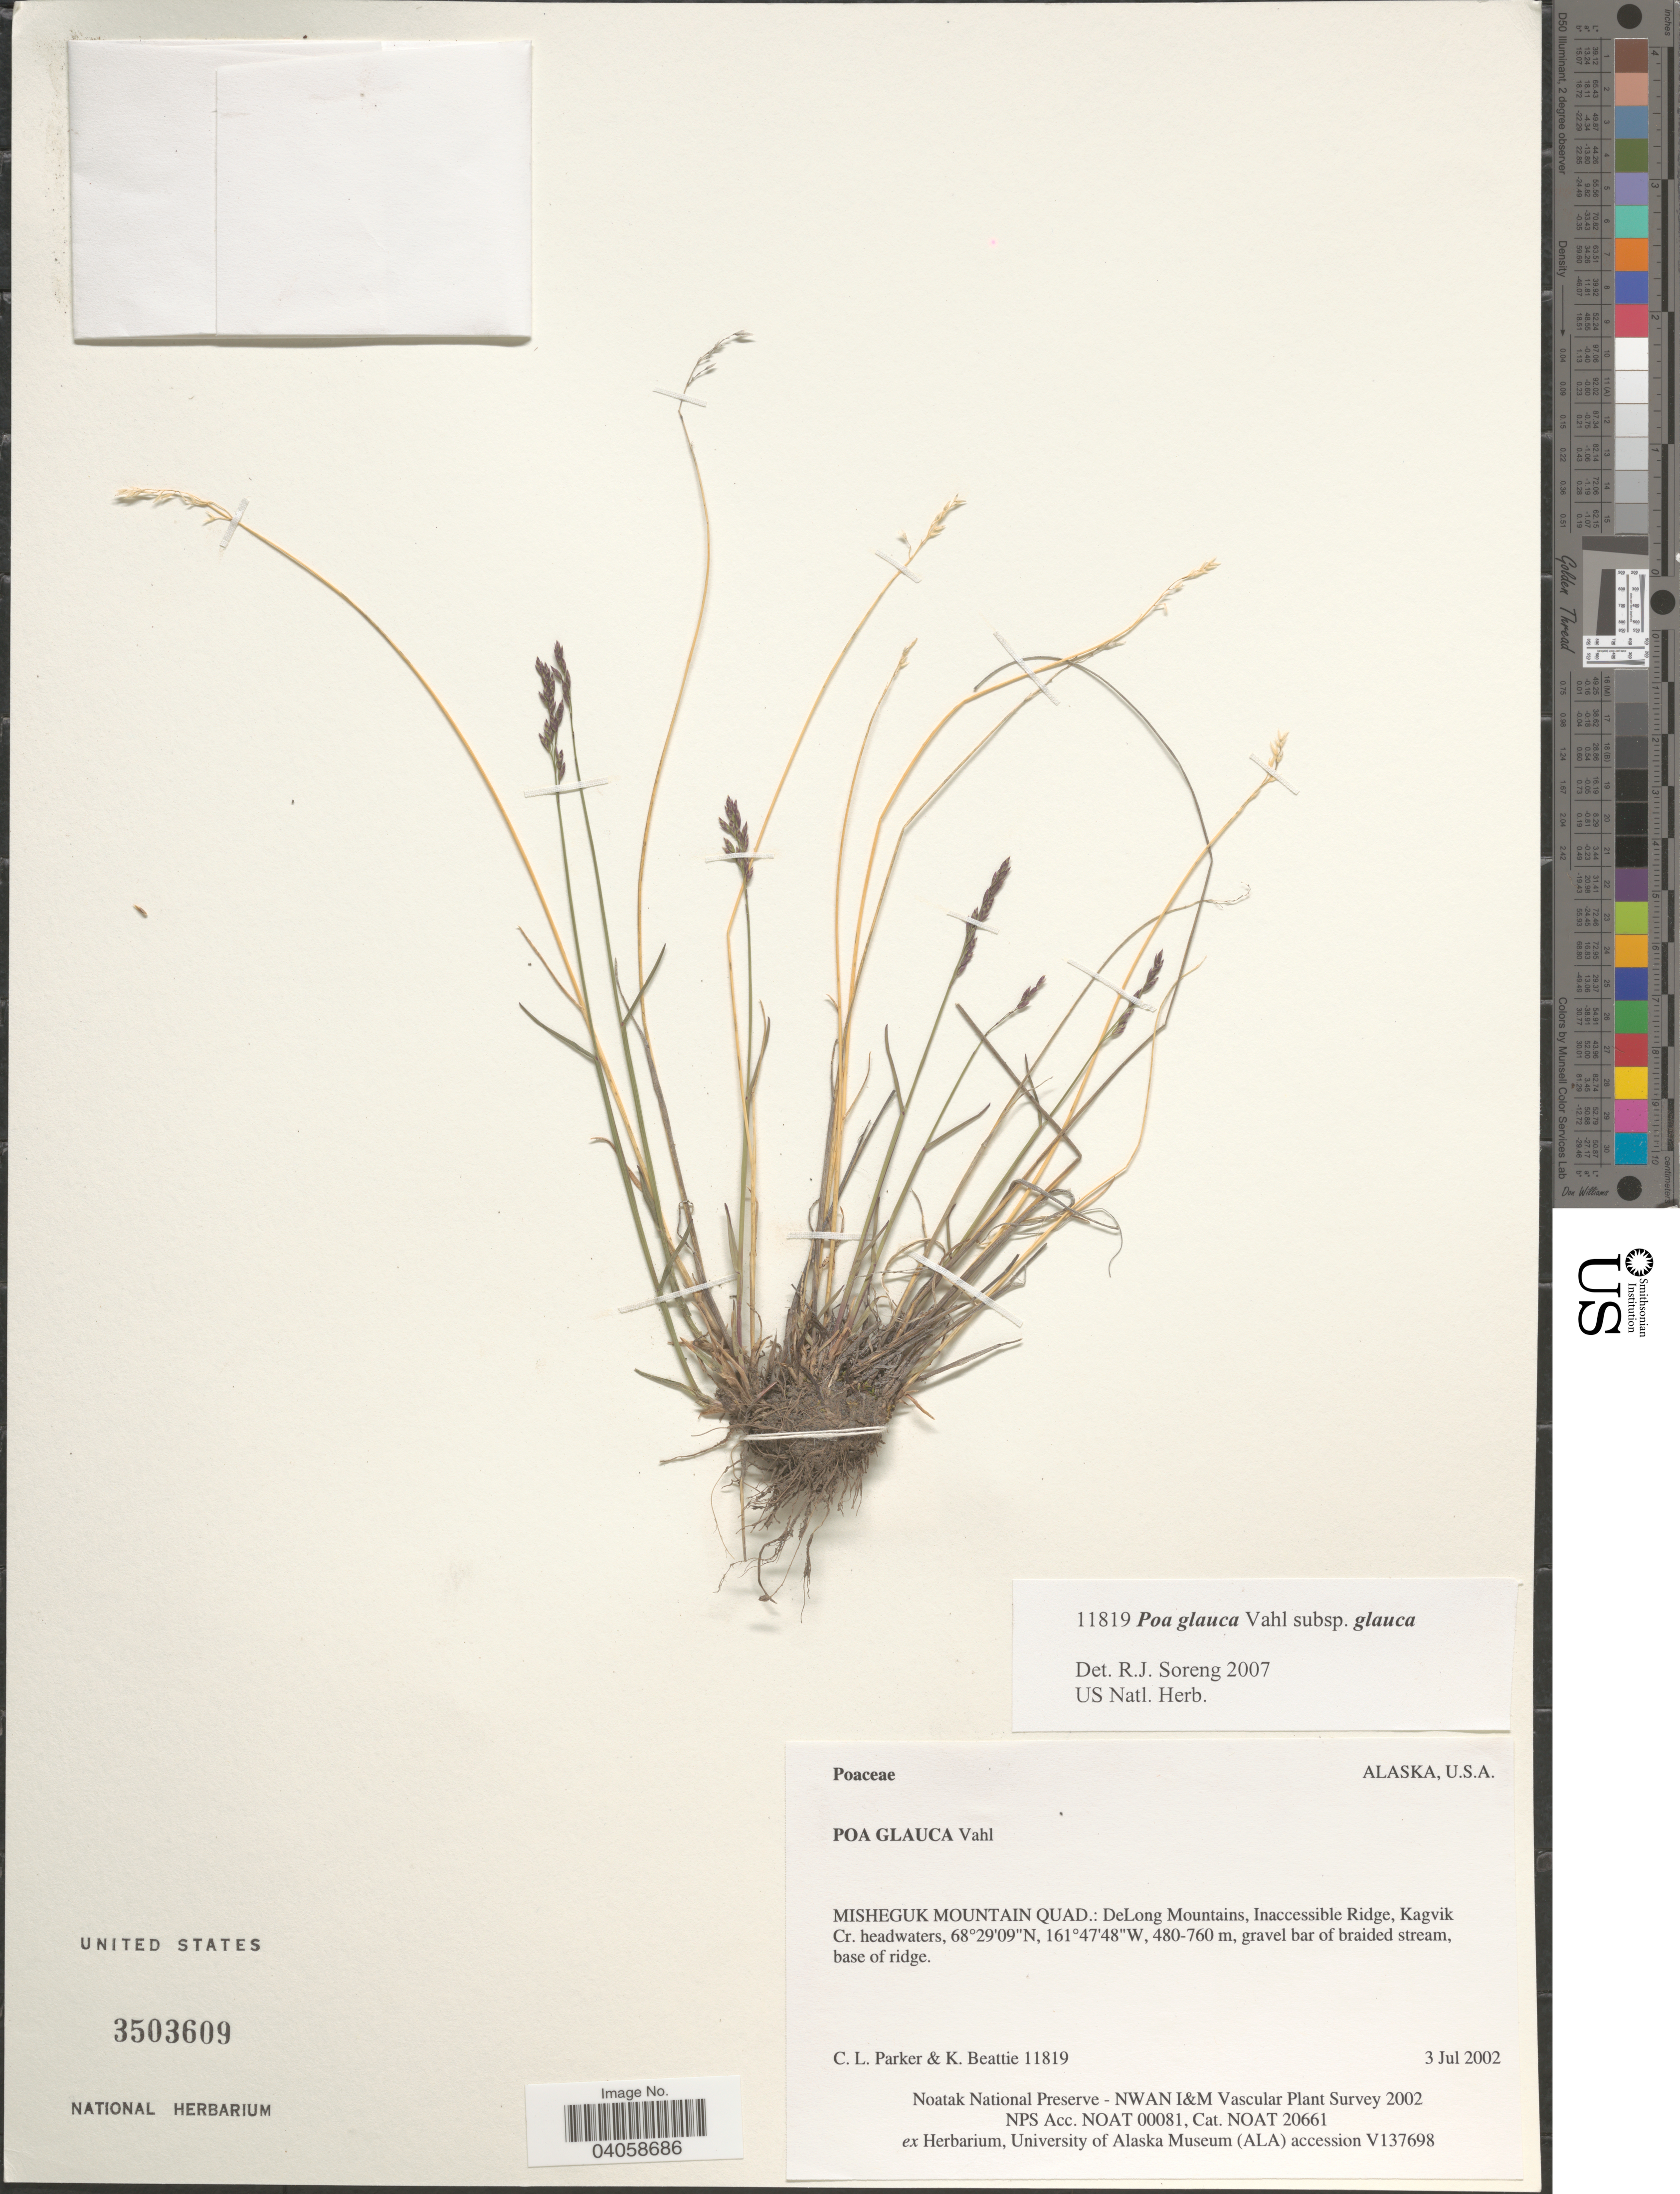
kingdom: Plantae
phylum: Tracheophyta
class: Liliopsida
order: Poales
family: Poaceae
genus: Poa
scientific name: Poa glauca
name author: Vahl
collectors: C. L. Parker & K. Beattie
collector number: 11819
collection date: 2002-07-03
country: United States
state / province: Alaska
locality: Misheguk Mountain Quad.: DeLong Mountains, Inaccessible Ridge, Kagvik Cr. headwaters. Base of ridge.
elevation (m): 480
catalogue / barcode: US 3503609